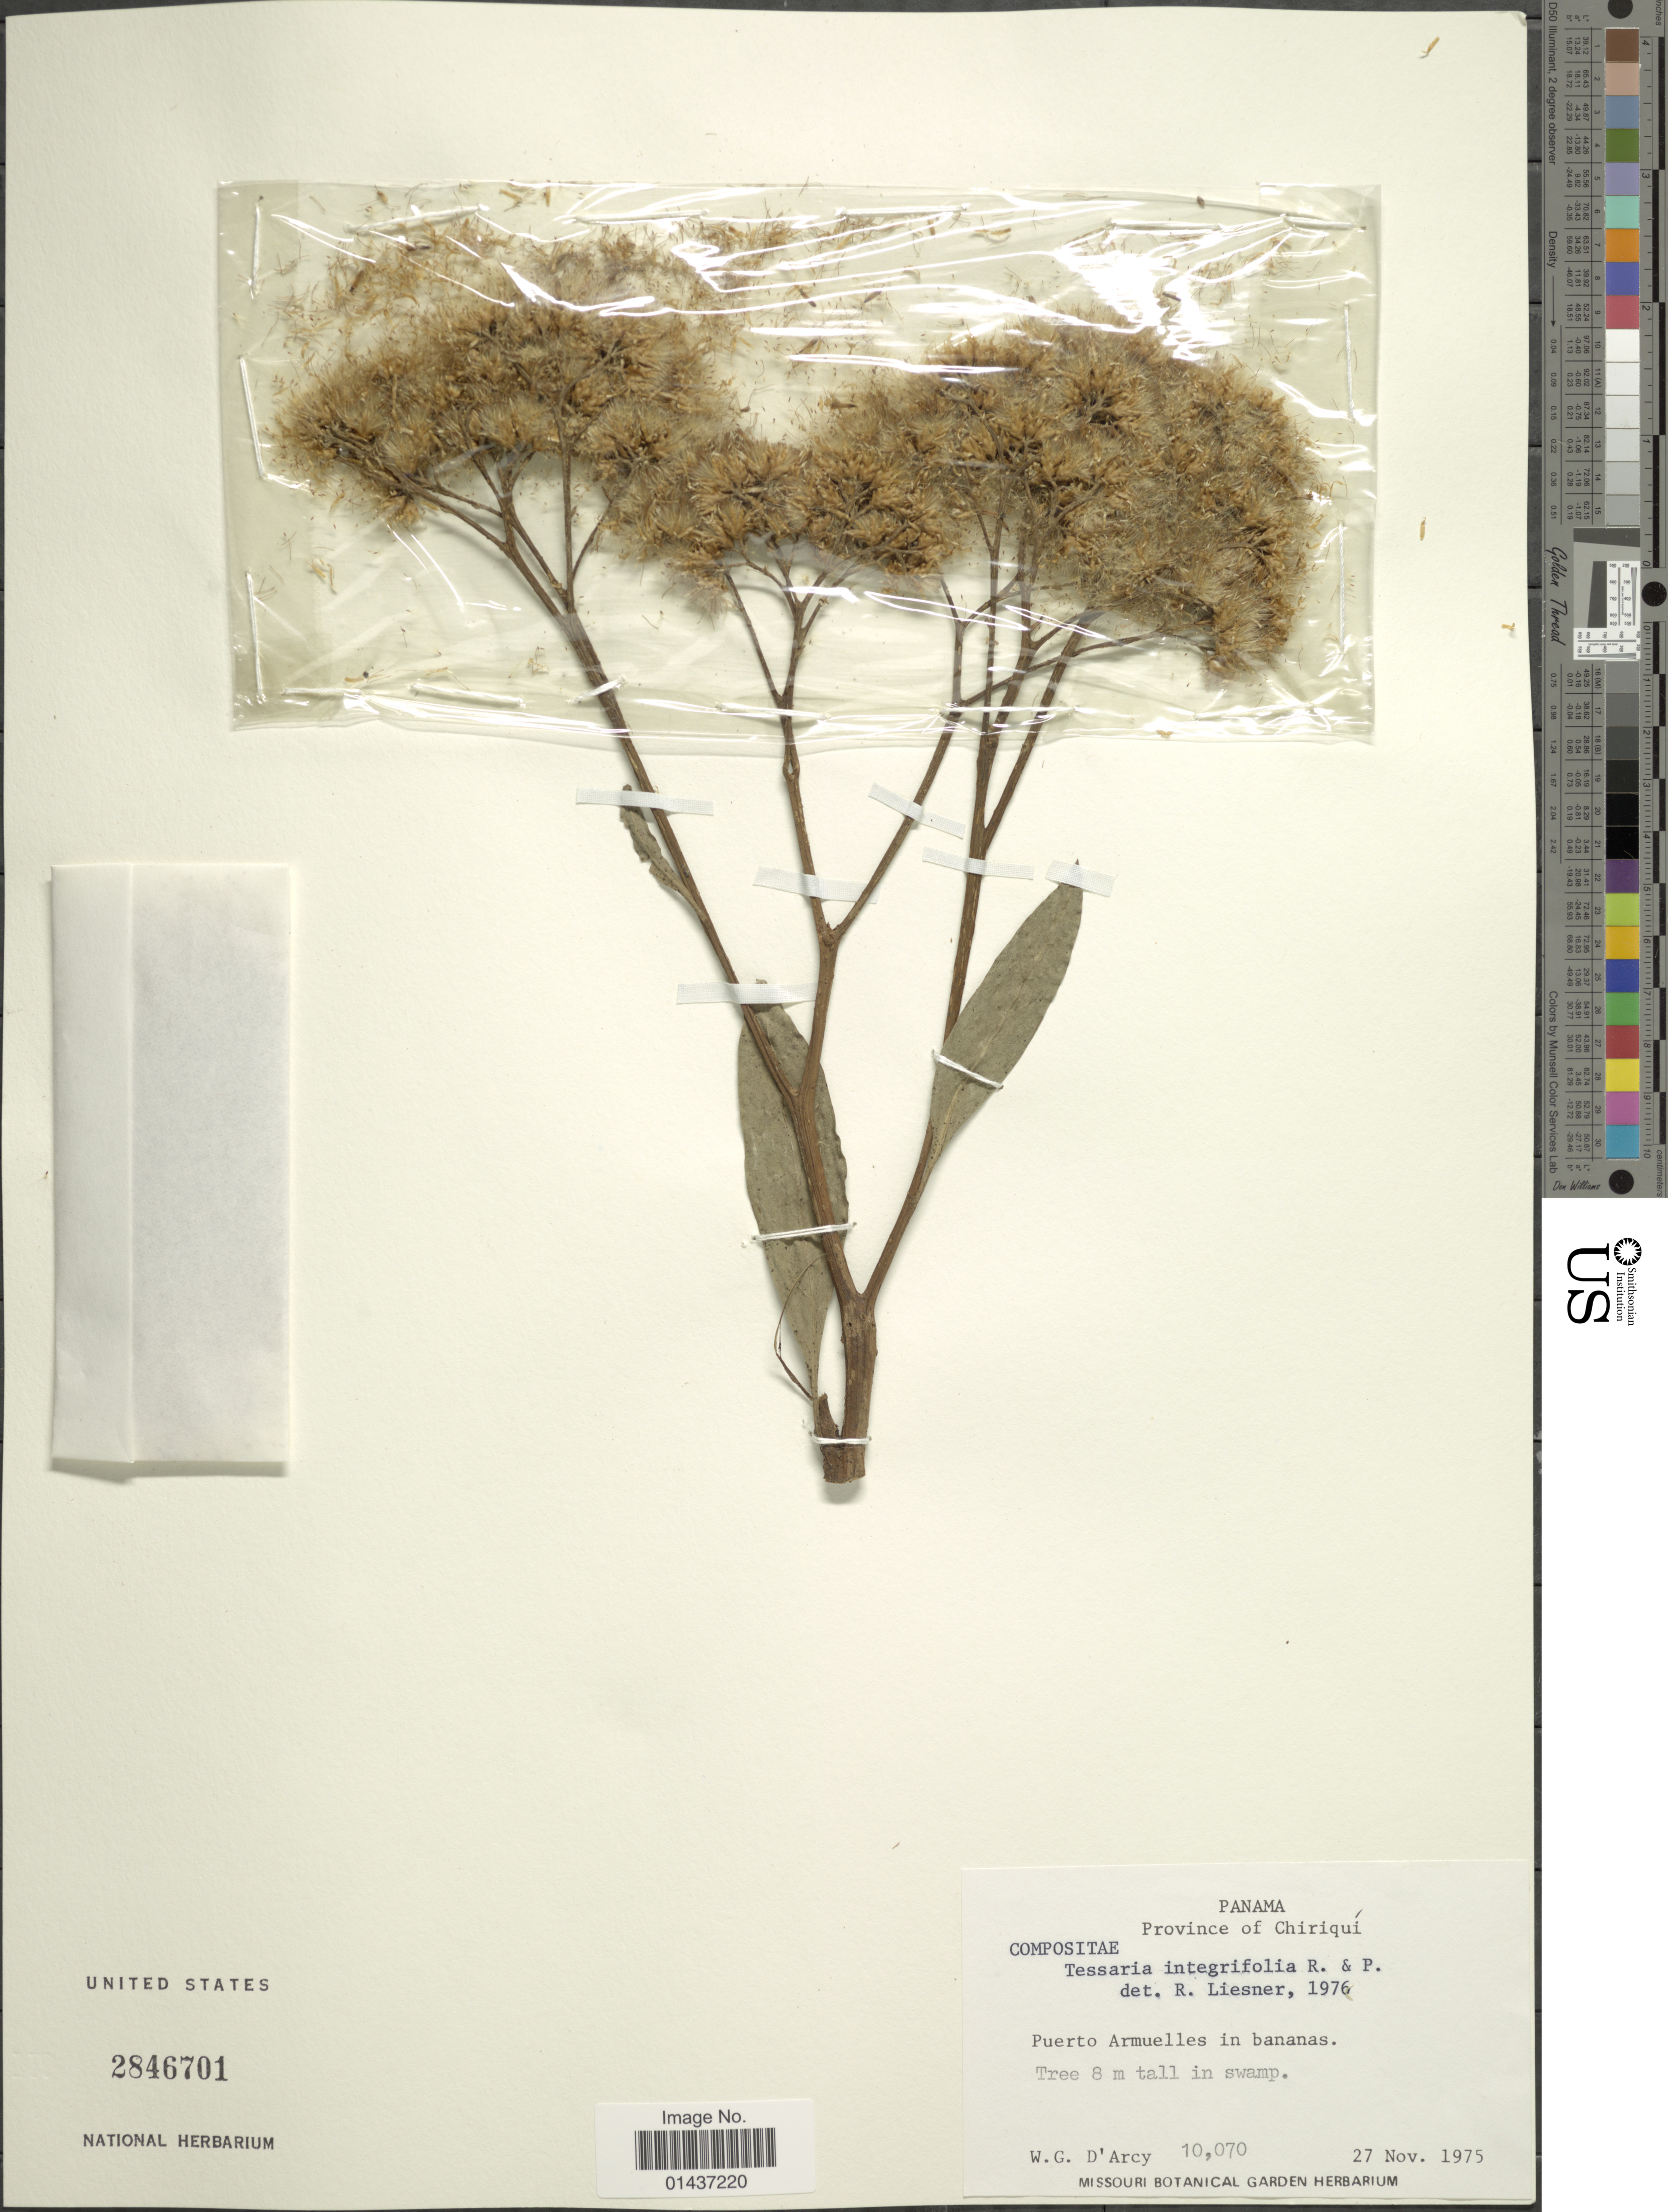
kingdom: Plantae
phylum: Tracheophyta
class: Magnoliopsida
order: Asterales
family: Asteraceae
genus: Tessaria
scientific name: Tessaria legitima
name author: DC.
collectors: W. G. D'Arcy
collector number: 10070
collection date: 1975-11-27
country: Panama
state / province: Chiriqui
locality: Puerto Armuelles in bananas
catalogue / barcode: US 2846701